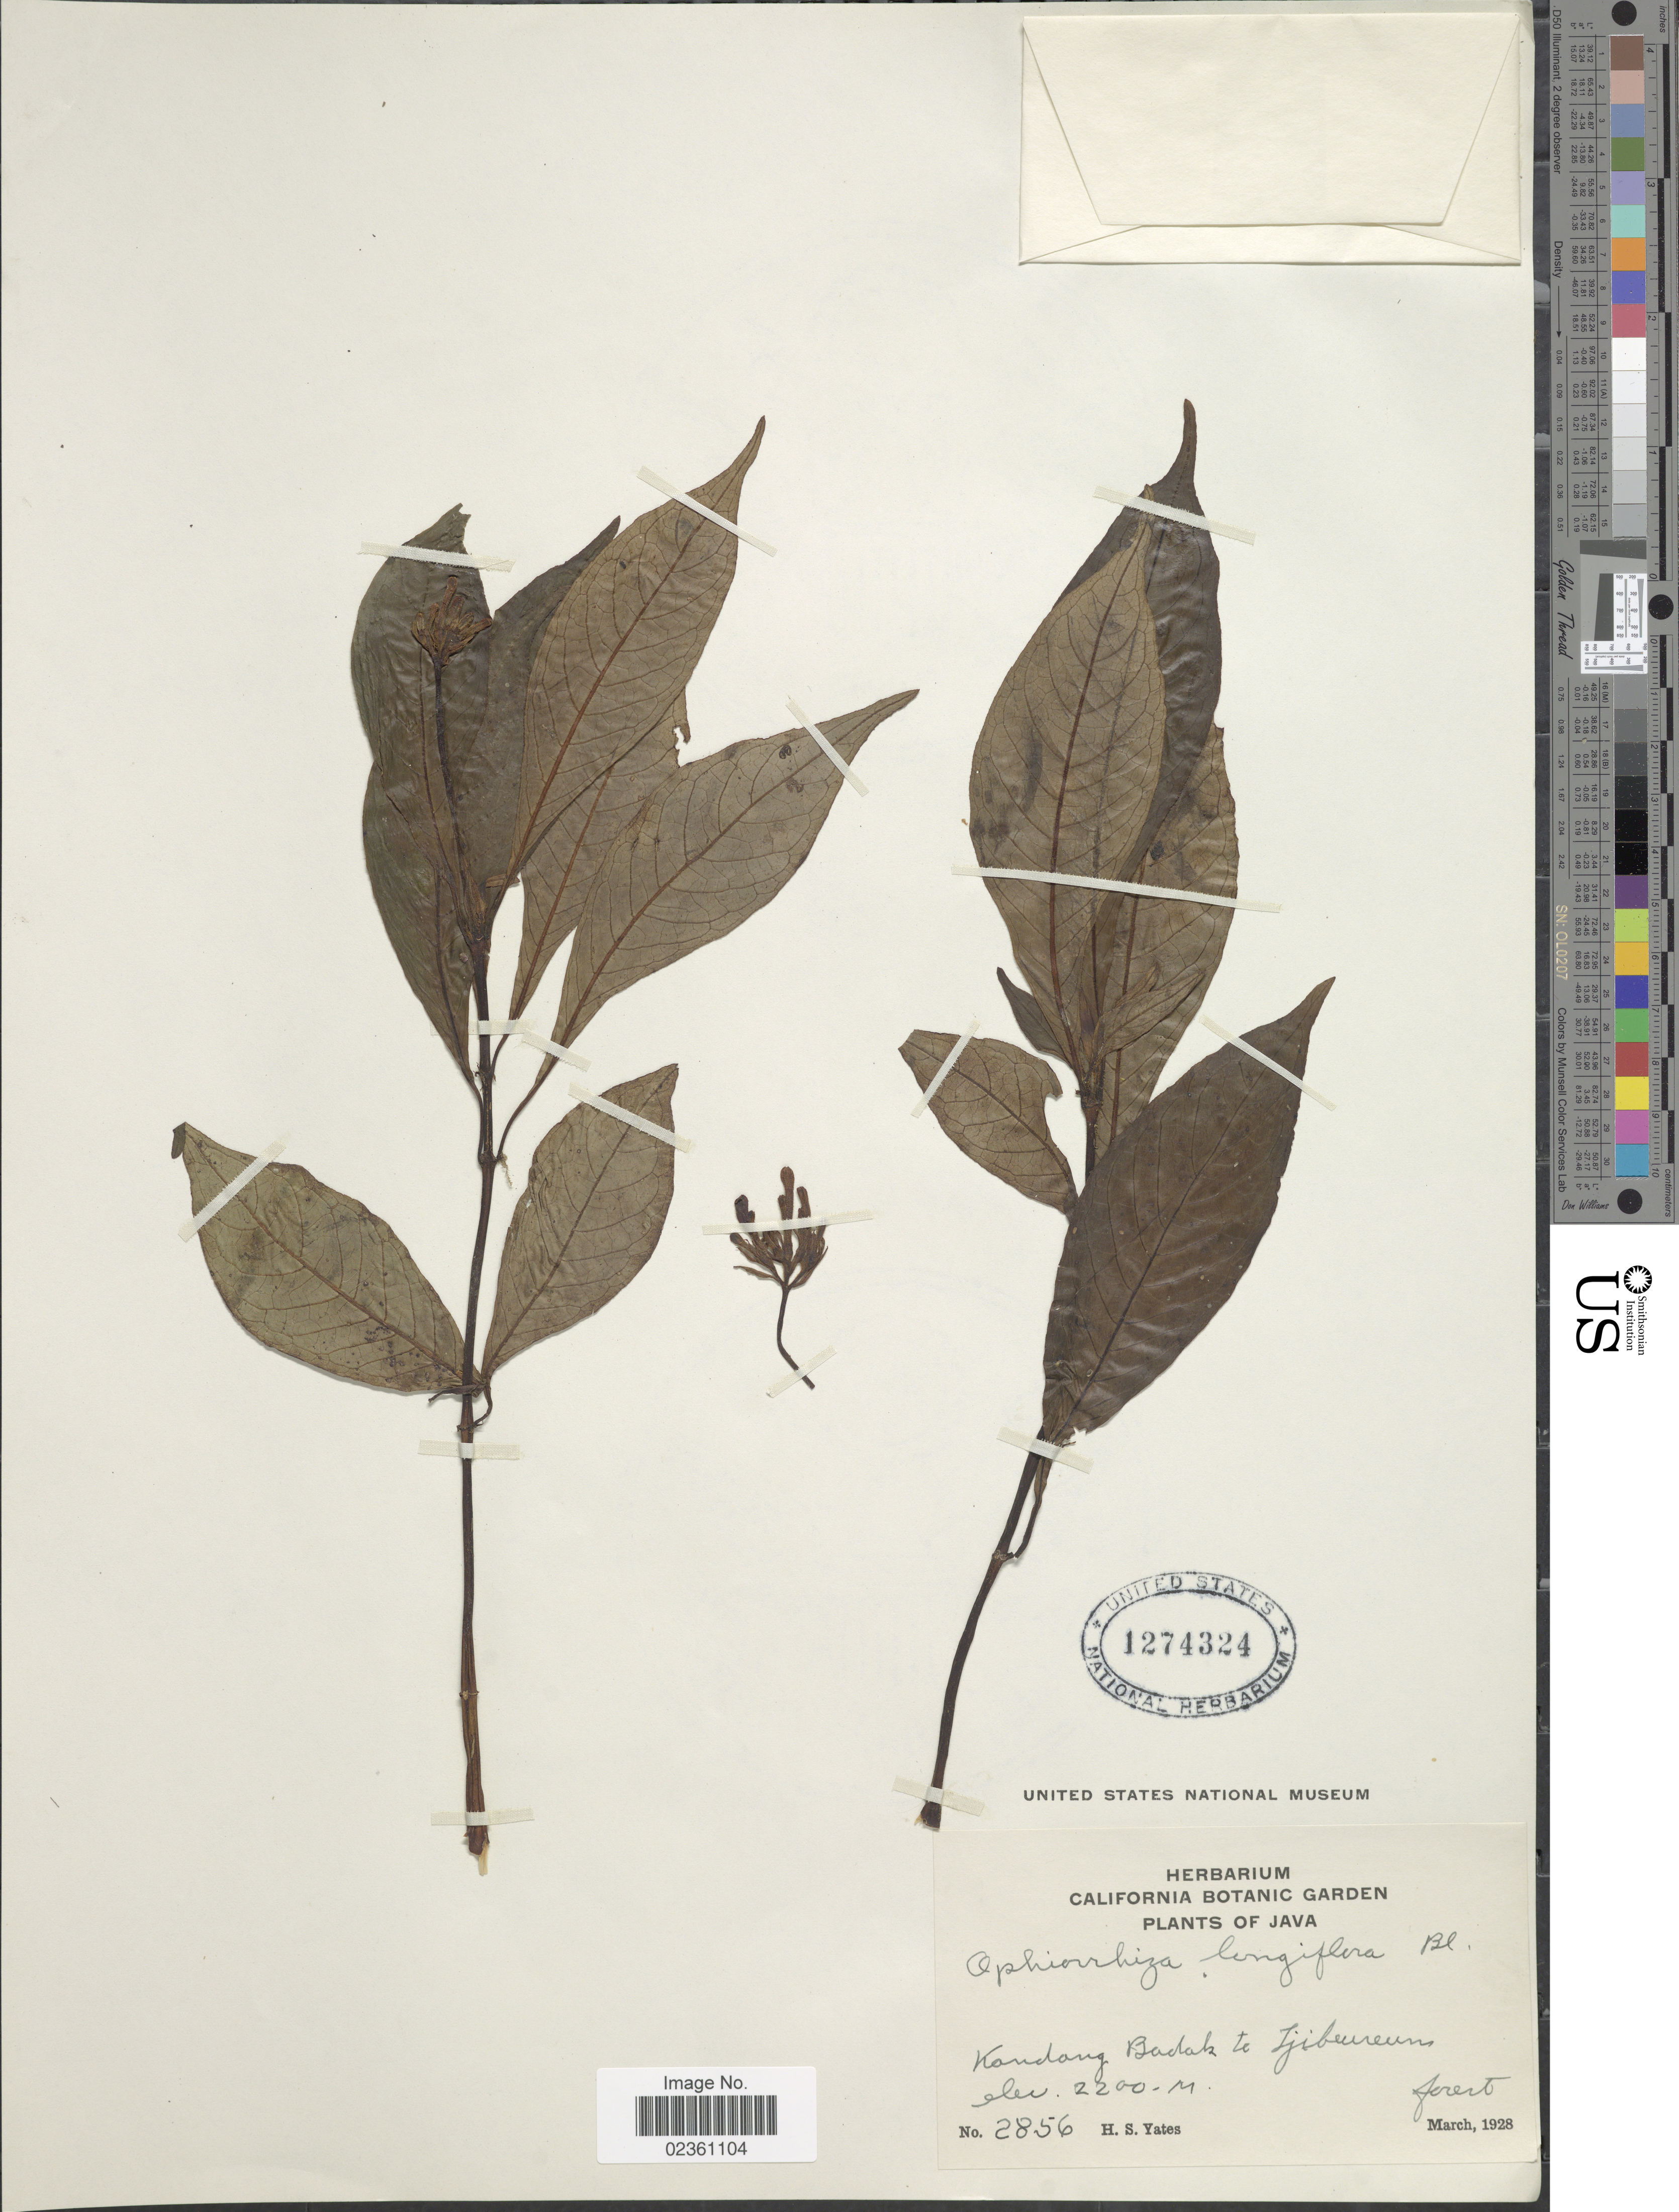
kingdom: Plantae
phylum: Tracheophyta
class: Magnoliopsida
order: Gentianales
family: Rubiaceae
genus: Ophiorrhiza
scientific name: Ophiorrhiza longiflora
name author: Blume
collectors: H. S. Yates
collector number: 2856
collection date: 1928-03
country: Indonesia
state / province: Java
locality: Kandang Badak to Tjibeureum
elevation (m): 2200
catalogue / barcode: US 1274324